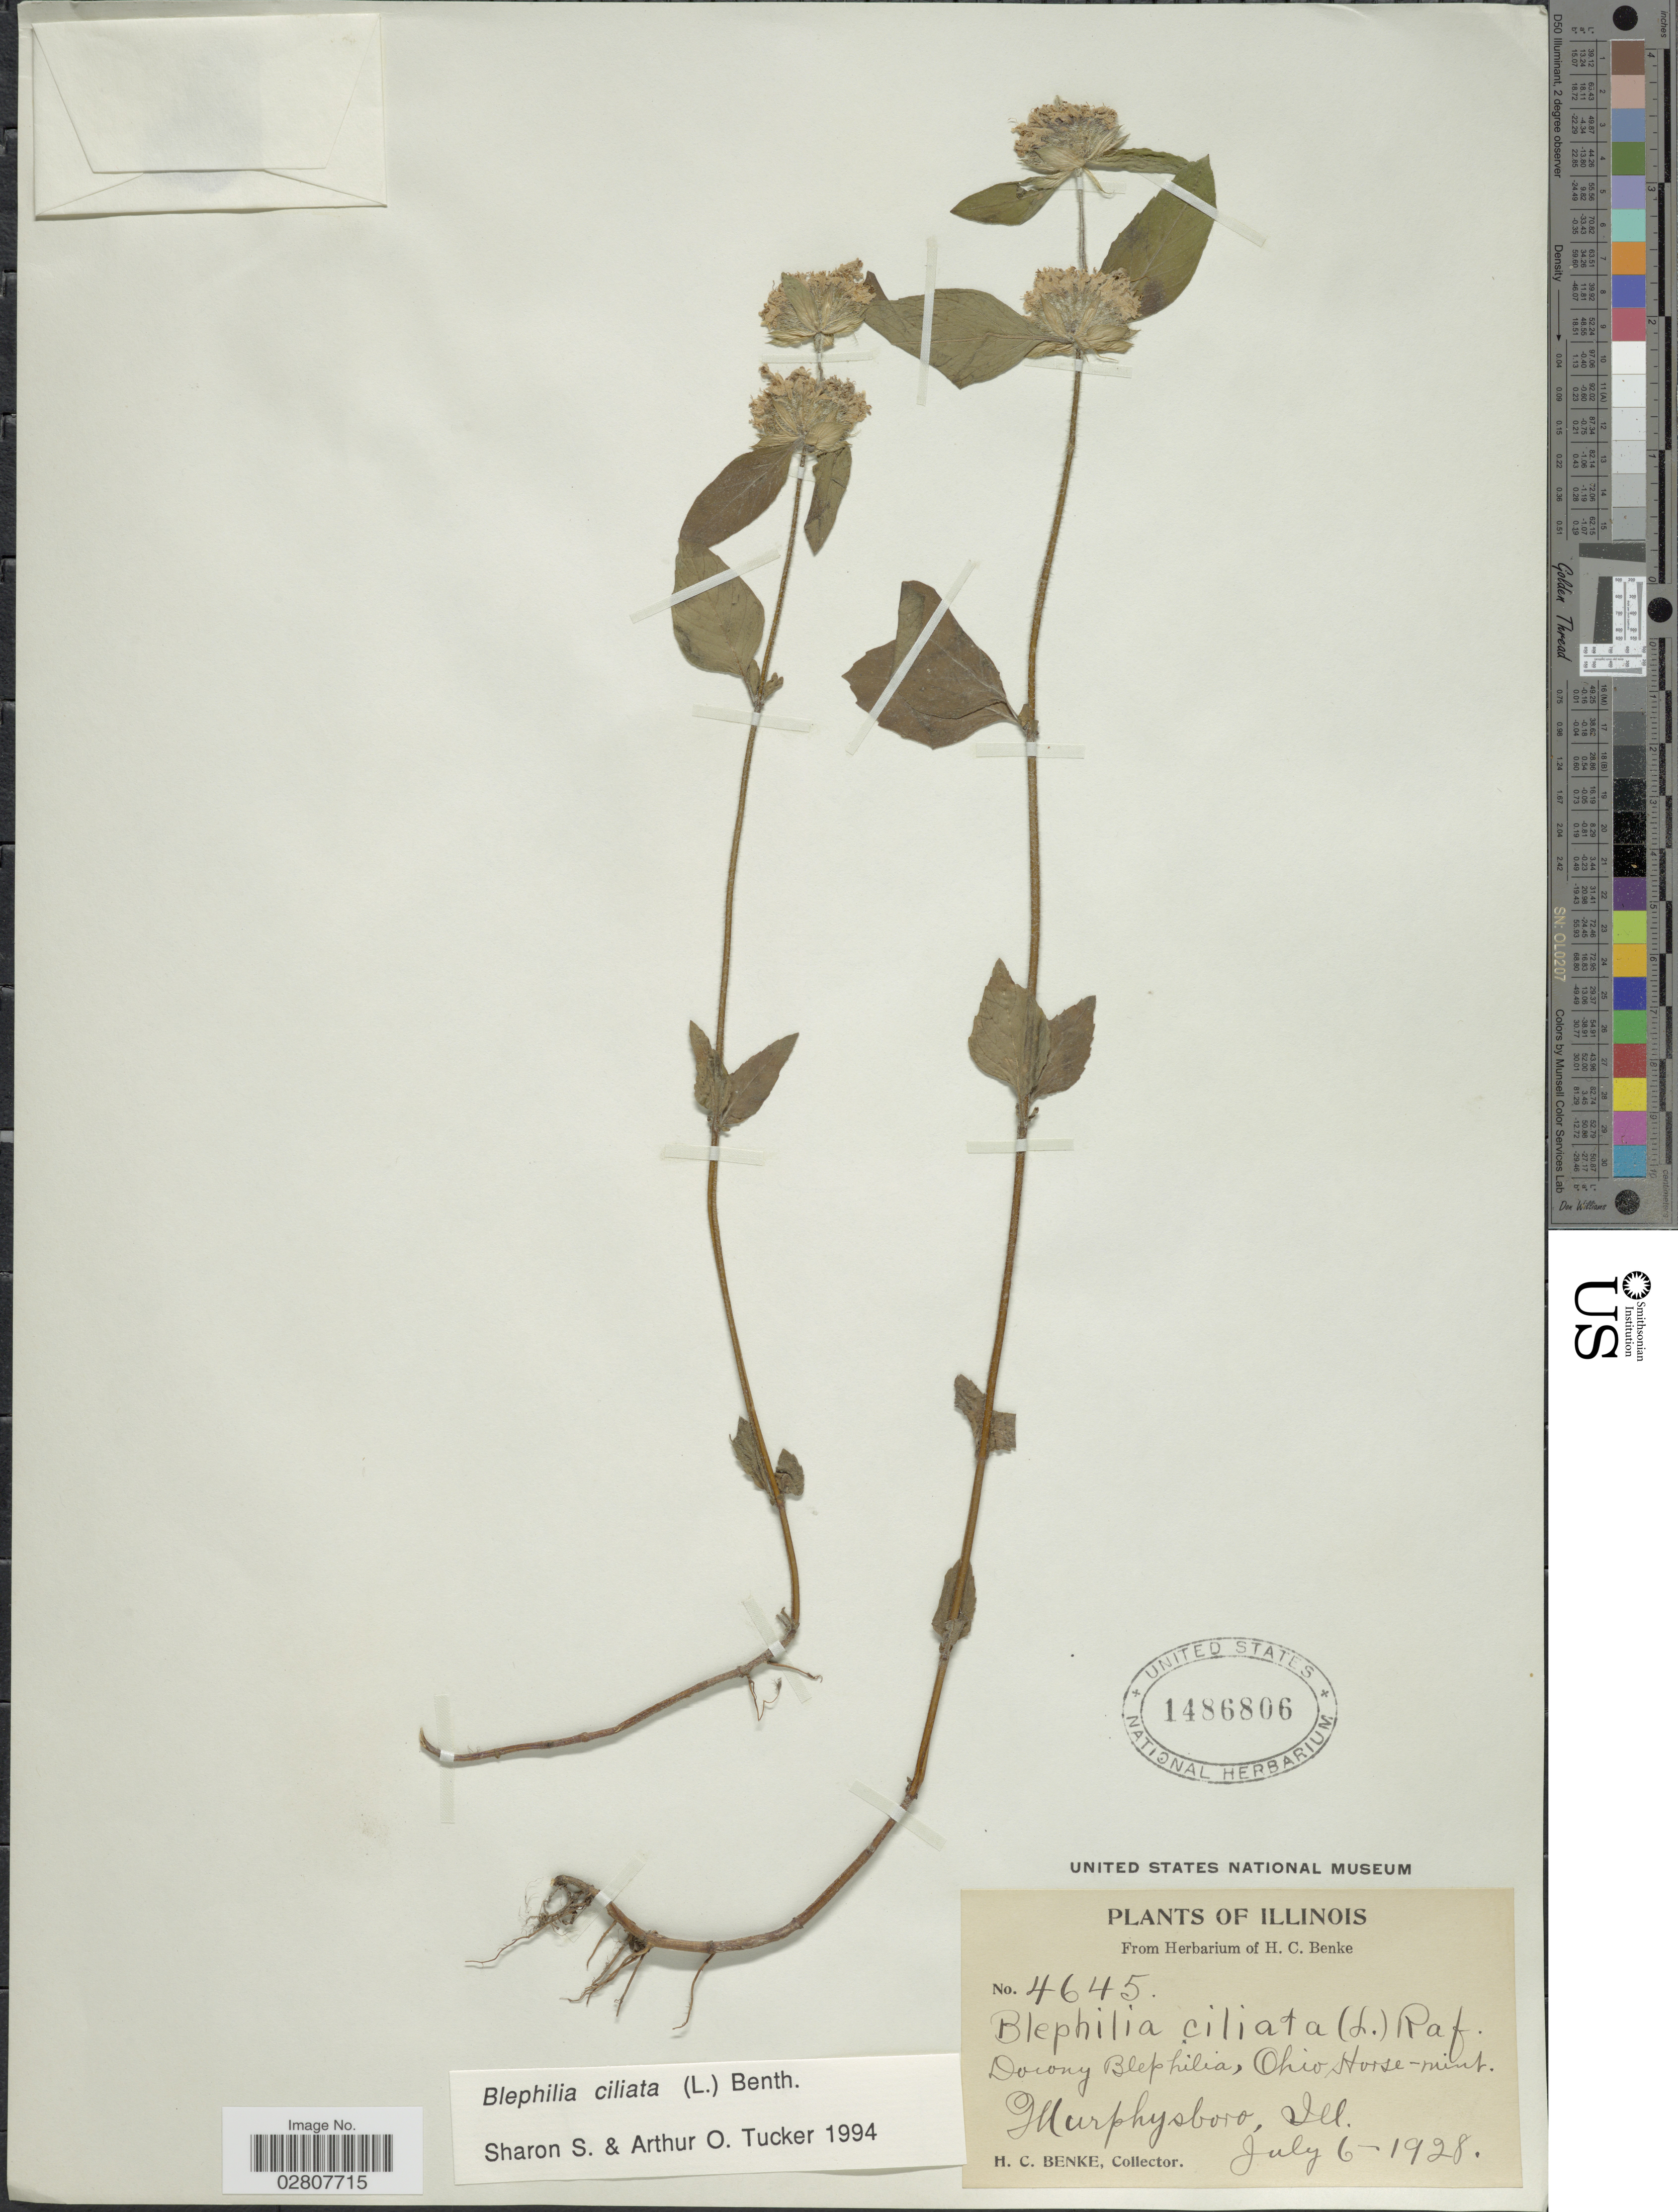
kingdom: Plantae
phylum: Tracheophyta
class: Magnoliopsida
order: Lamiales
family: Lamiaceae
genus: Blephilia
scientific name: Blephilia ciliata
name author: (L.) Raf. ex Benth.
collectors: H. Benke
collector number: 4645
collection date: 1928-07-06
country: United States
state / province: Illinois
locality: Murphysboro.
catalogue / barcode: US 1486806